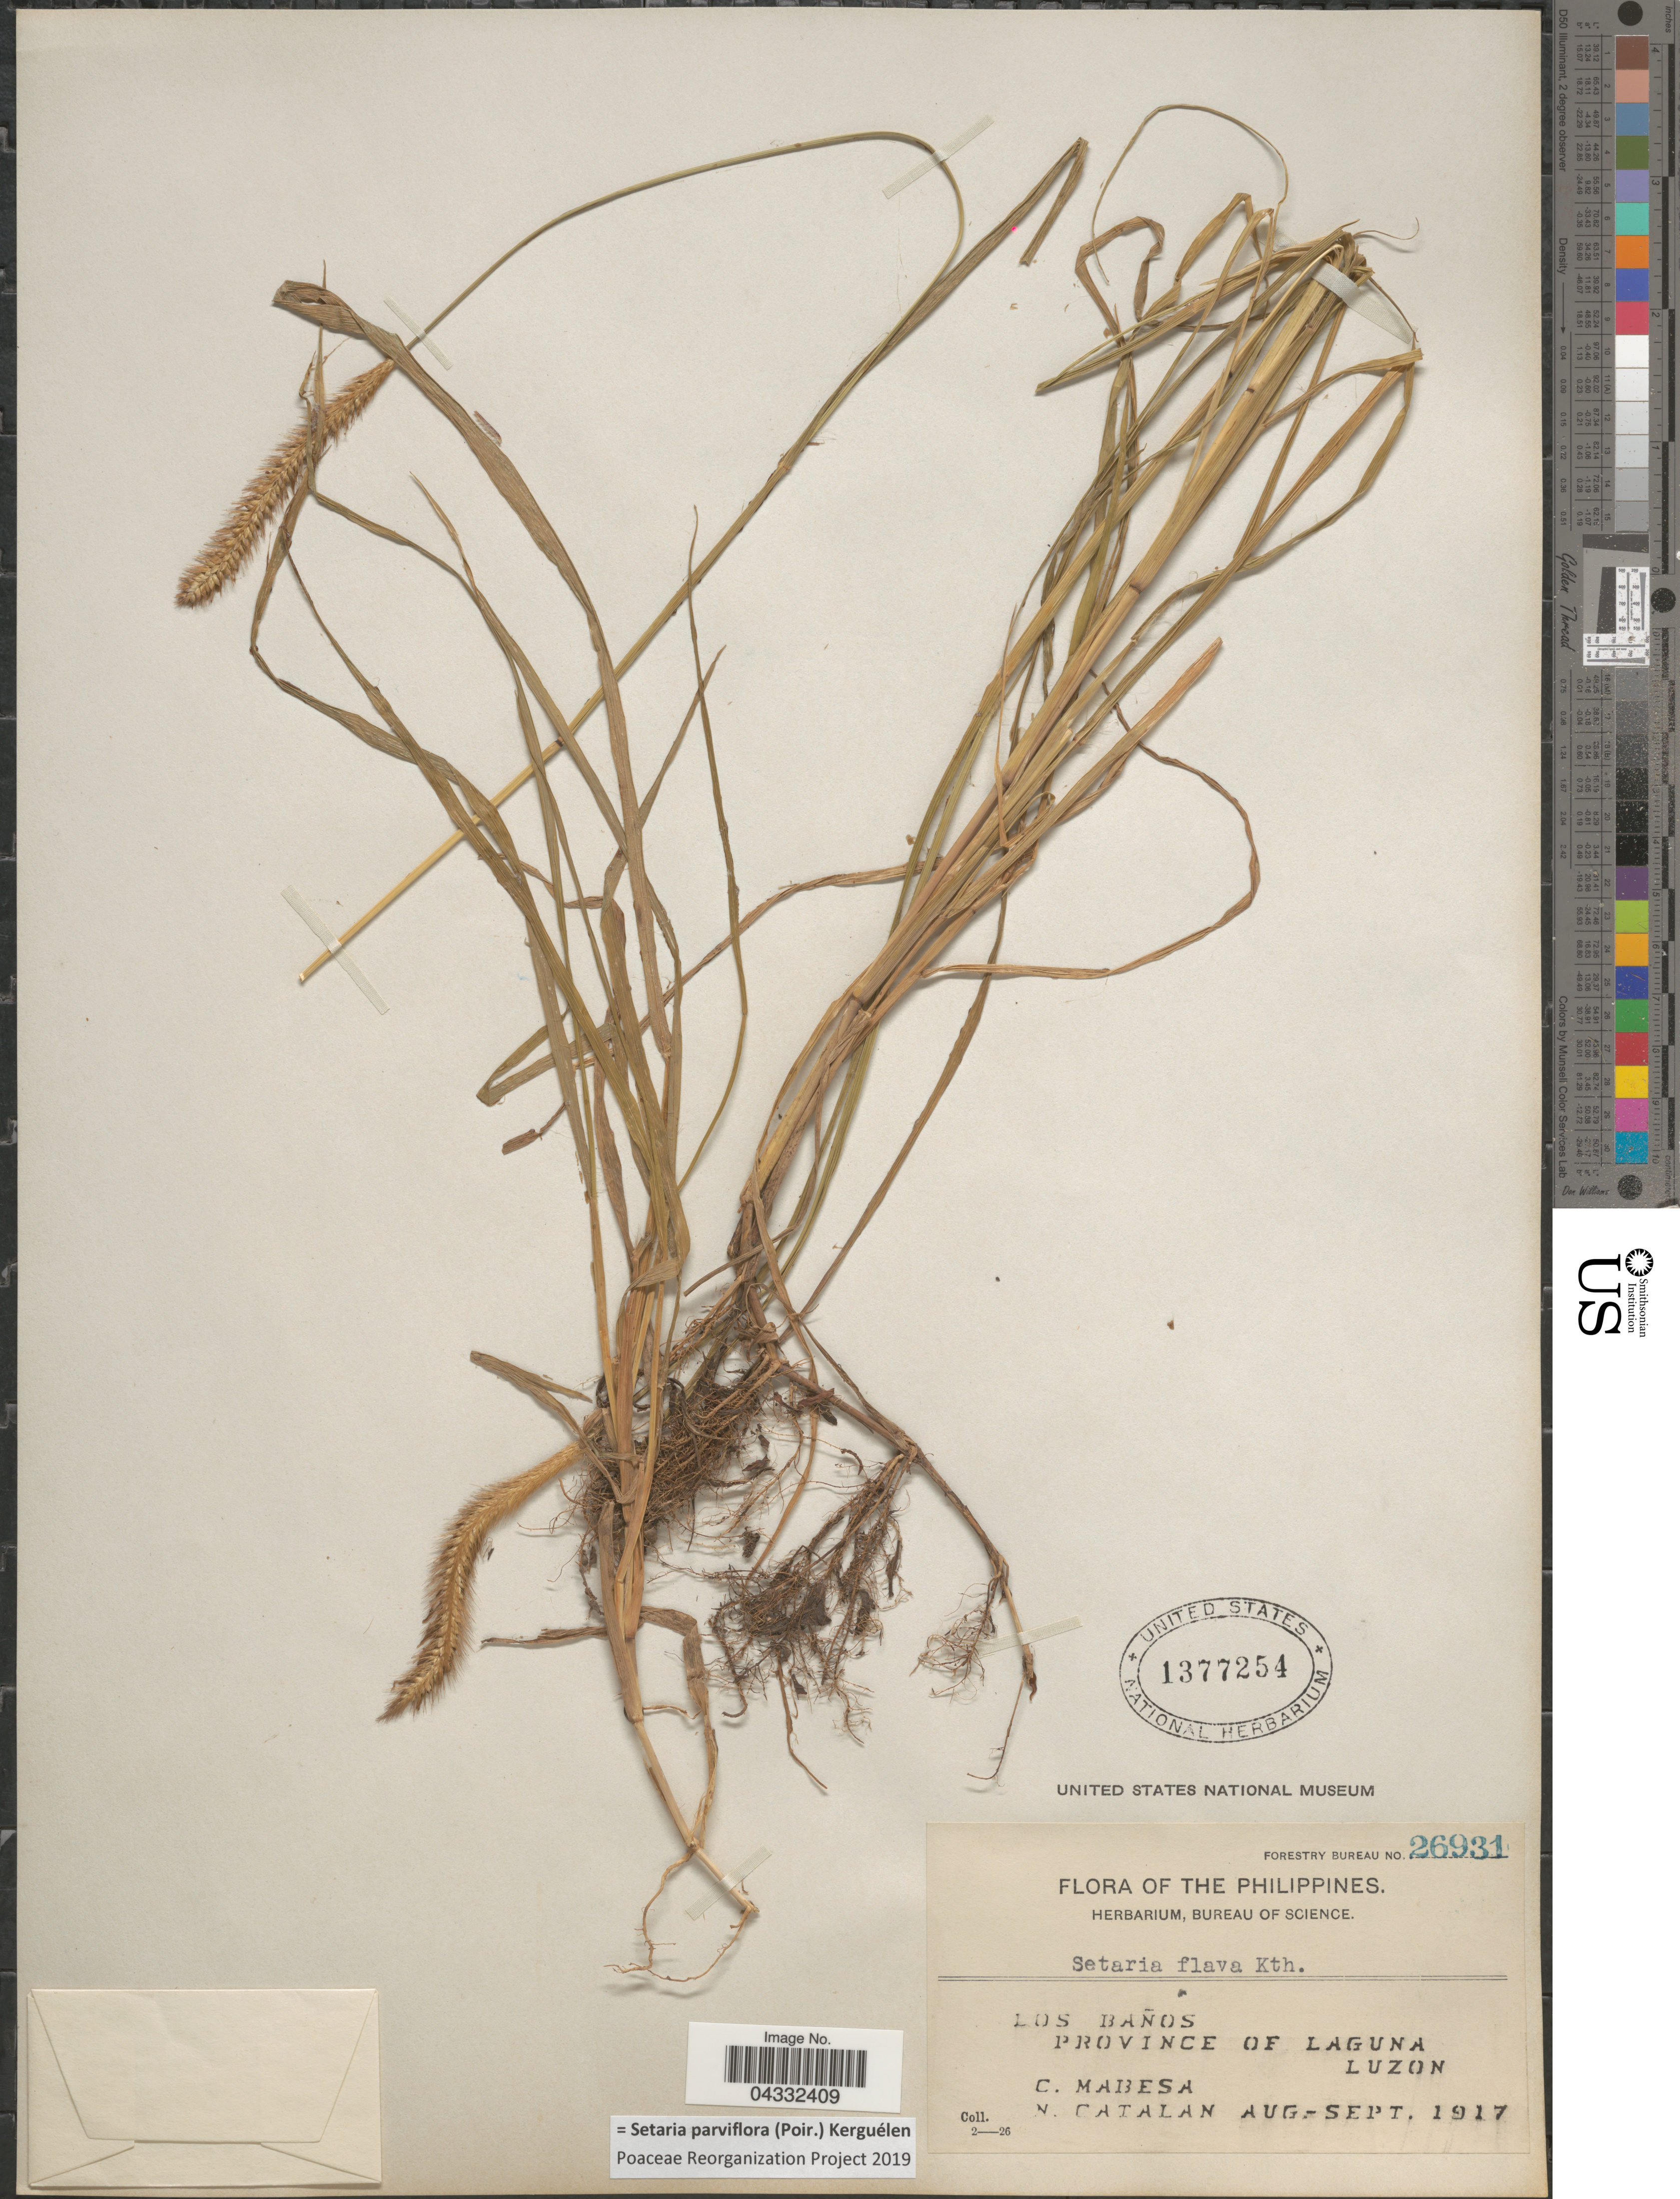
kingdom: Plantae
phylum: Tracheophyta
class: Liliopsida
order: Poales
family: Poaceae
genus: Setaria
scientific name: Setaria parviflora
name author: (Poir.) Kerguélen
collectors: C. Mabesa & N. Catalan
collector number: Forestry Bureau 26931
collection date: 1917-08/1917-09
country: Philippines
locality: Los Baños. Province of Laguna. Luzon.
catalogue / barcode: US 1377254